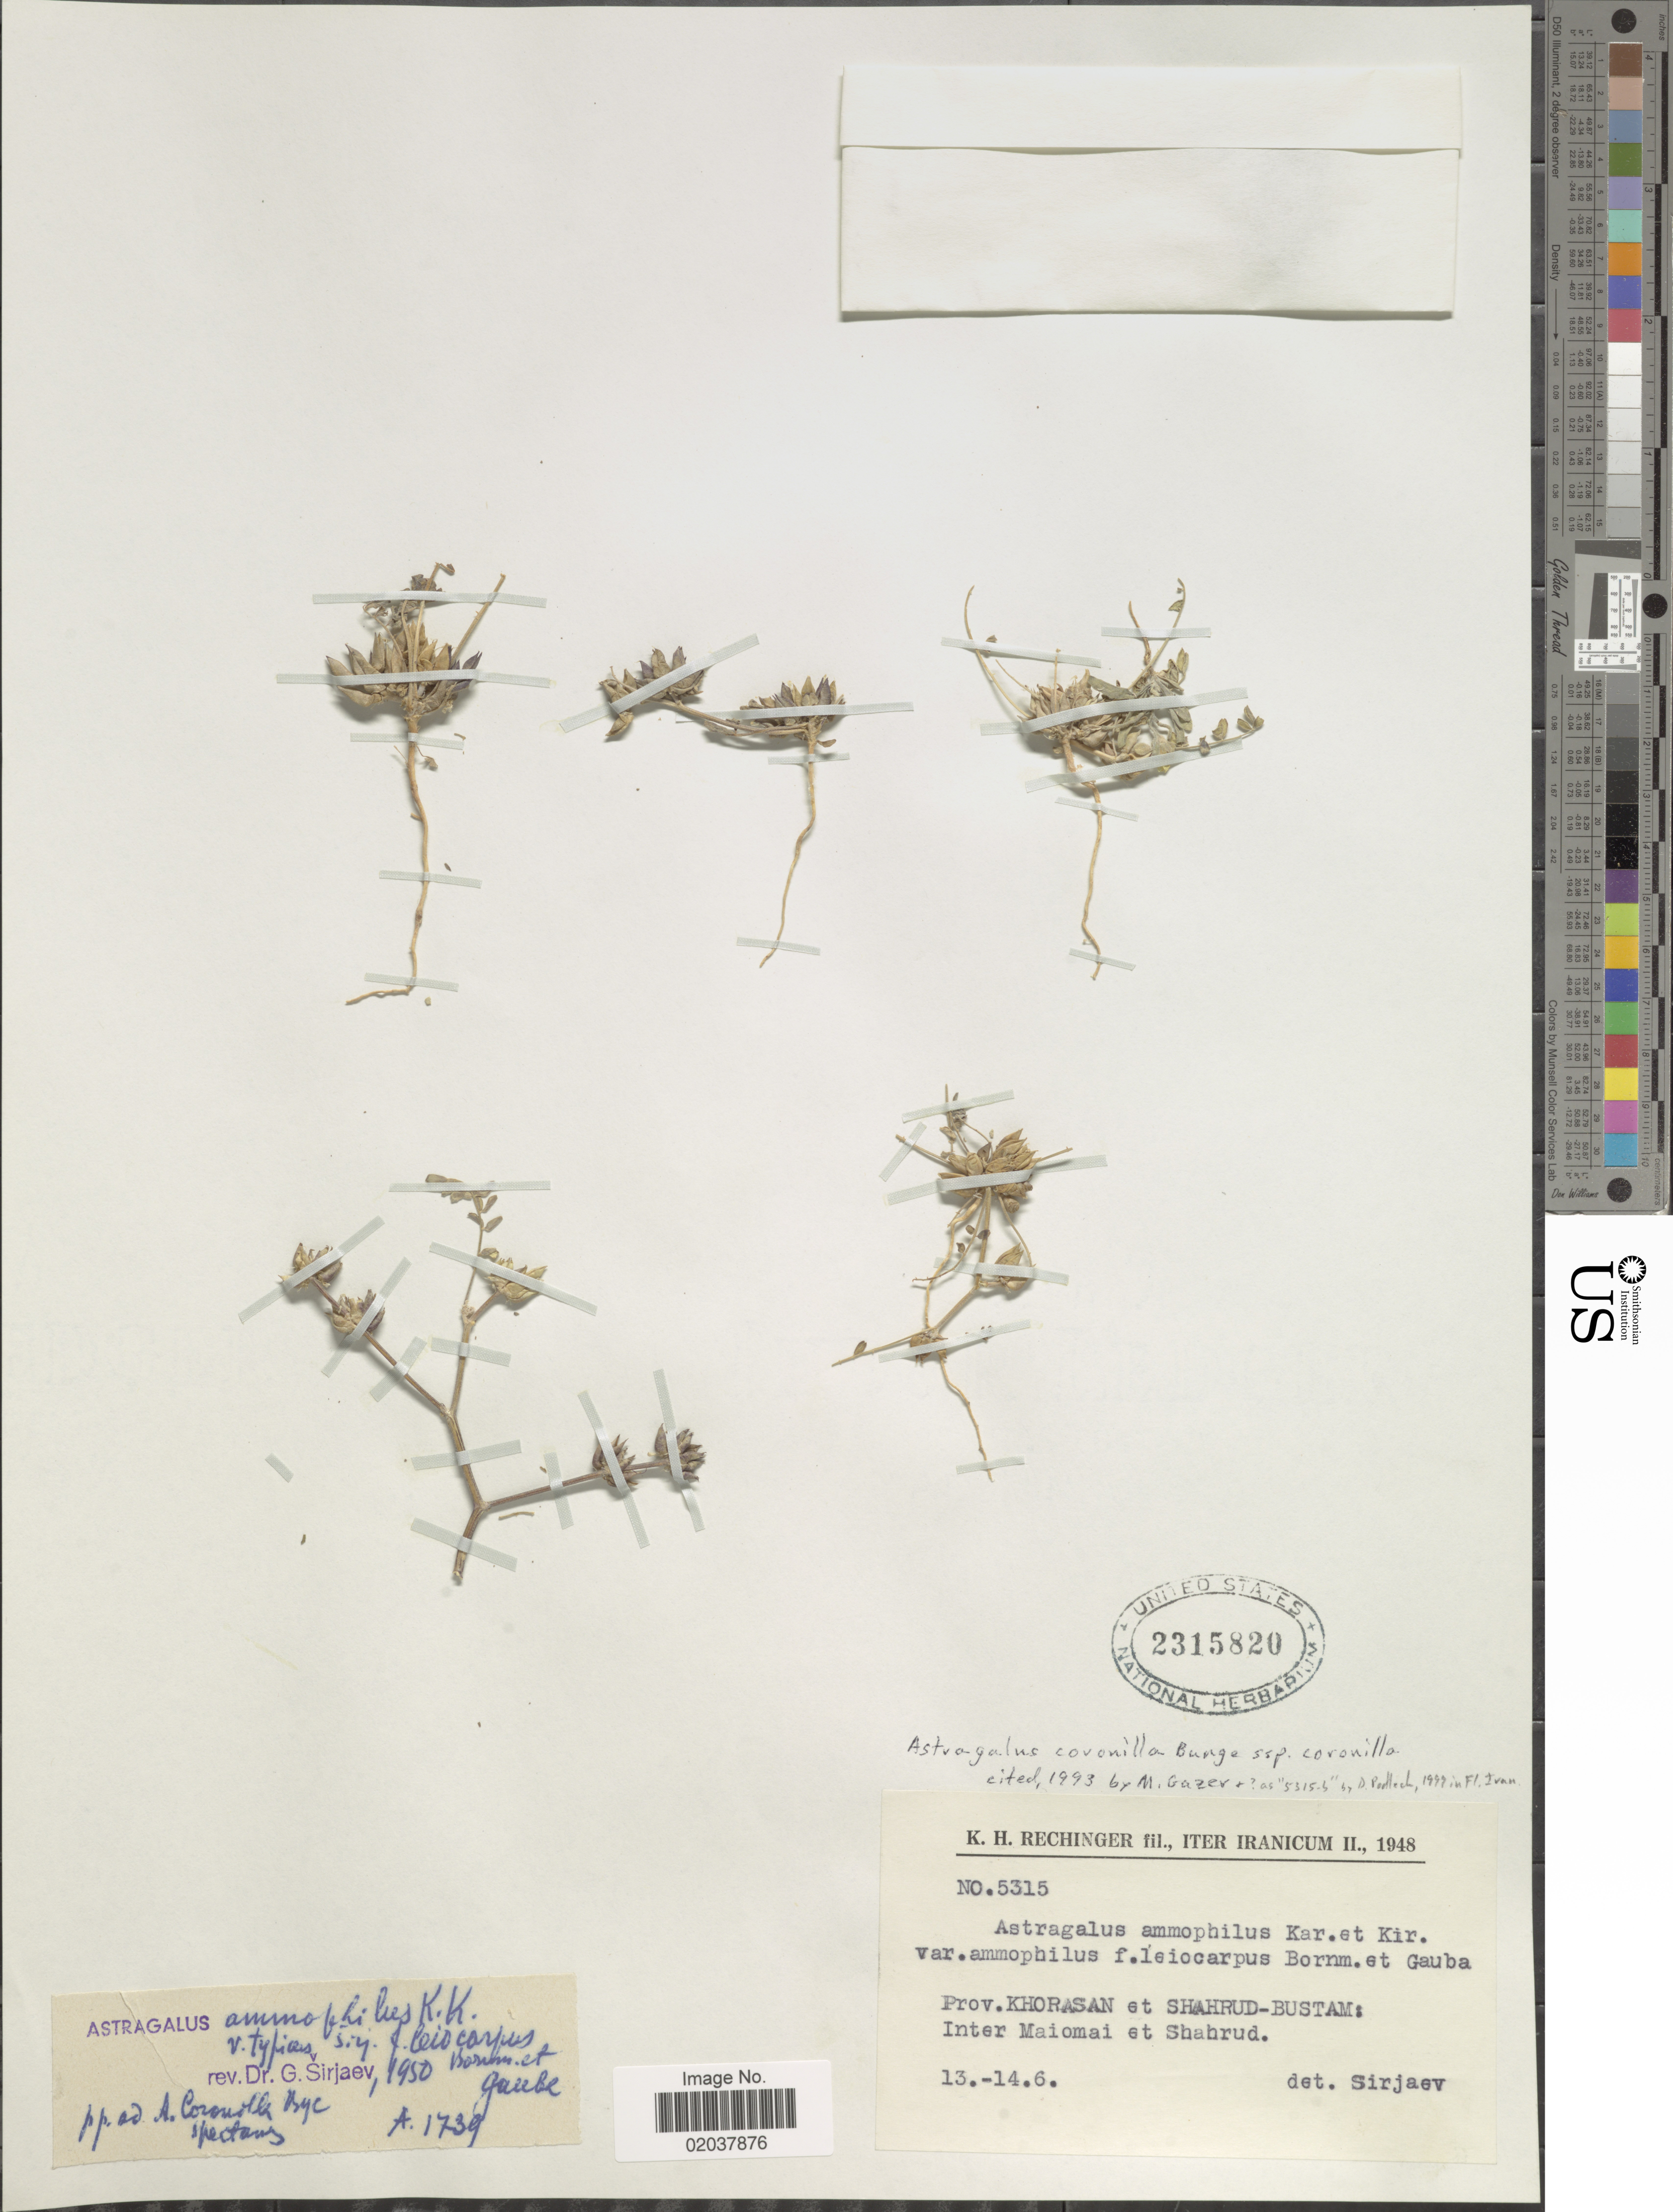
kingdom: Plantae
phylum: Tracheophyta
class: Magnoliopsida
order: Fabales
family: Fabaceae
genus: Astragalus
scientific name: Astragalus coronilla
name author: Bunge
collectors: K. H. Rechinger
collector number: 5315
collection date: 1948-06-13/1948-06-14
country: Iran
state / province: Khorasan [obsolete]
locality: Prov. Khorasan et Shahrud-Bustam, inter Maiomai et Shahrud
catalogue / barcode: US 2315820